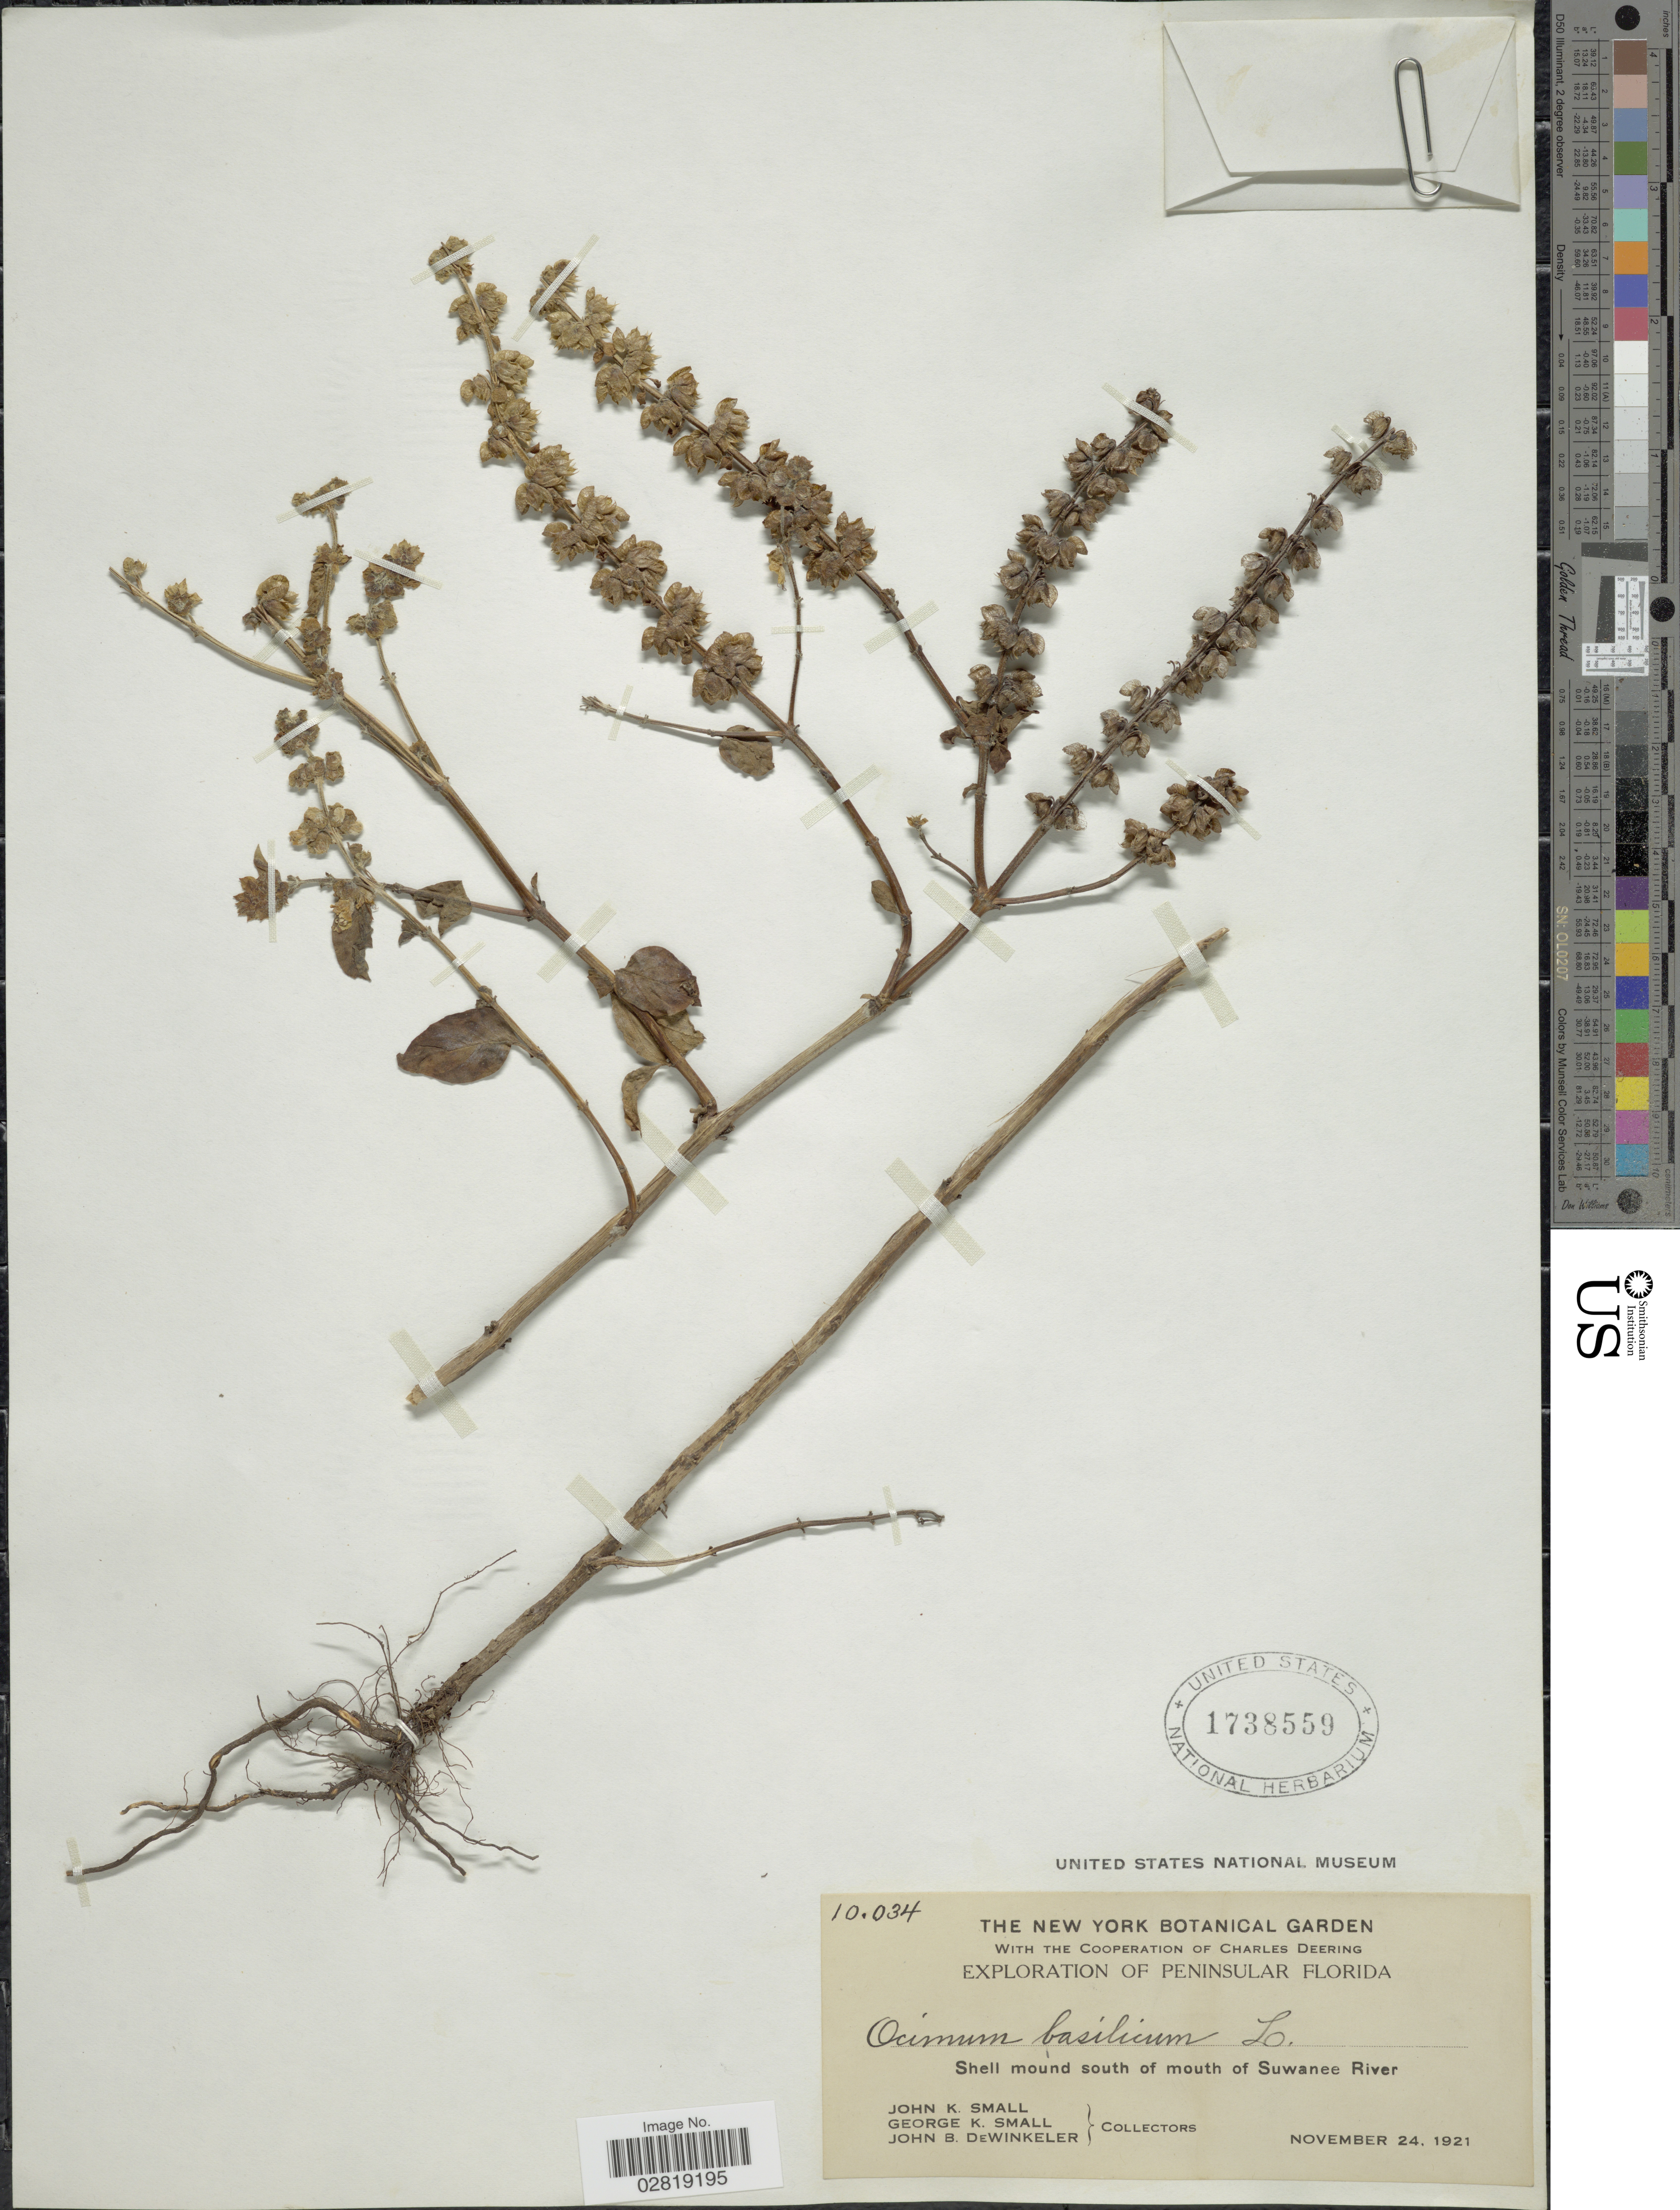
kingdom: Plantae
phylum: Tracheophyta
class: Magnoliopsida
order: Lamiales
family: Lamiaceae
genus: Ocimum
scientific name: Ocimum basilicum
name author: L.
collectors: J. K. Small, G. K. Small & J. B. Dewinkeler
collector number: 10034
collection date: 1921-11-24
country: United States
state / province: Florida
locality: Peninsular Florida. Shell mound south of mouth of Suwanee River.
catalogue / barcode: US 1738559